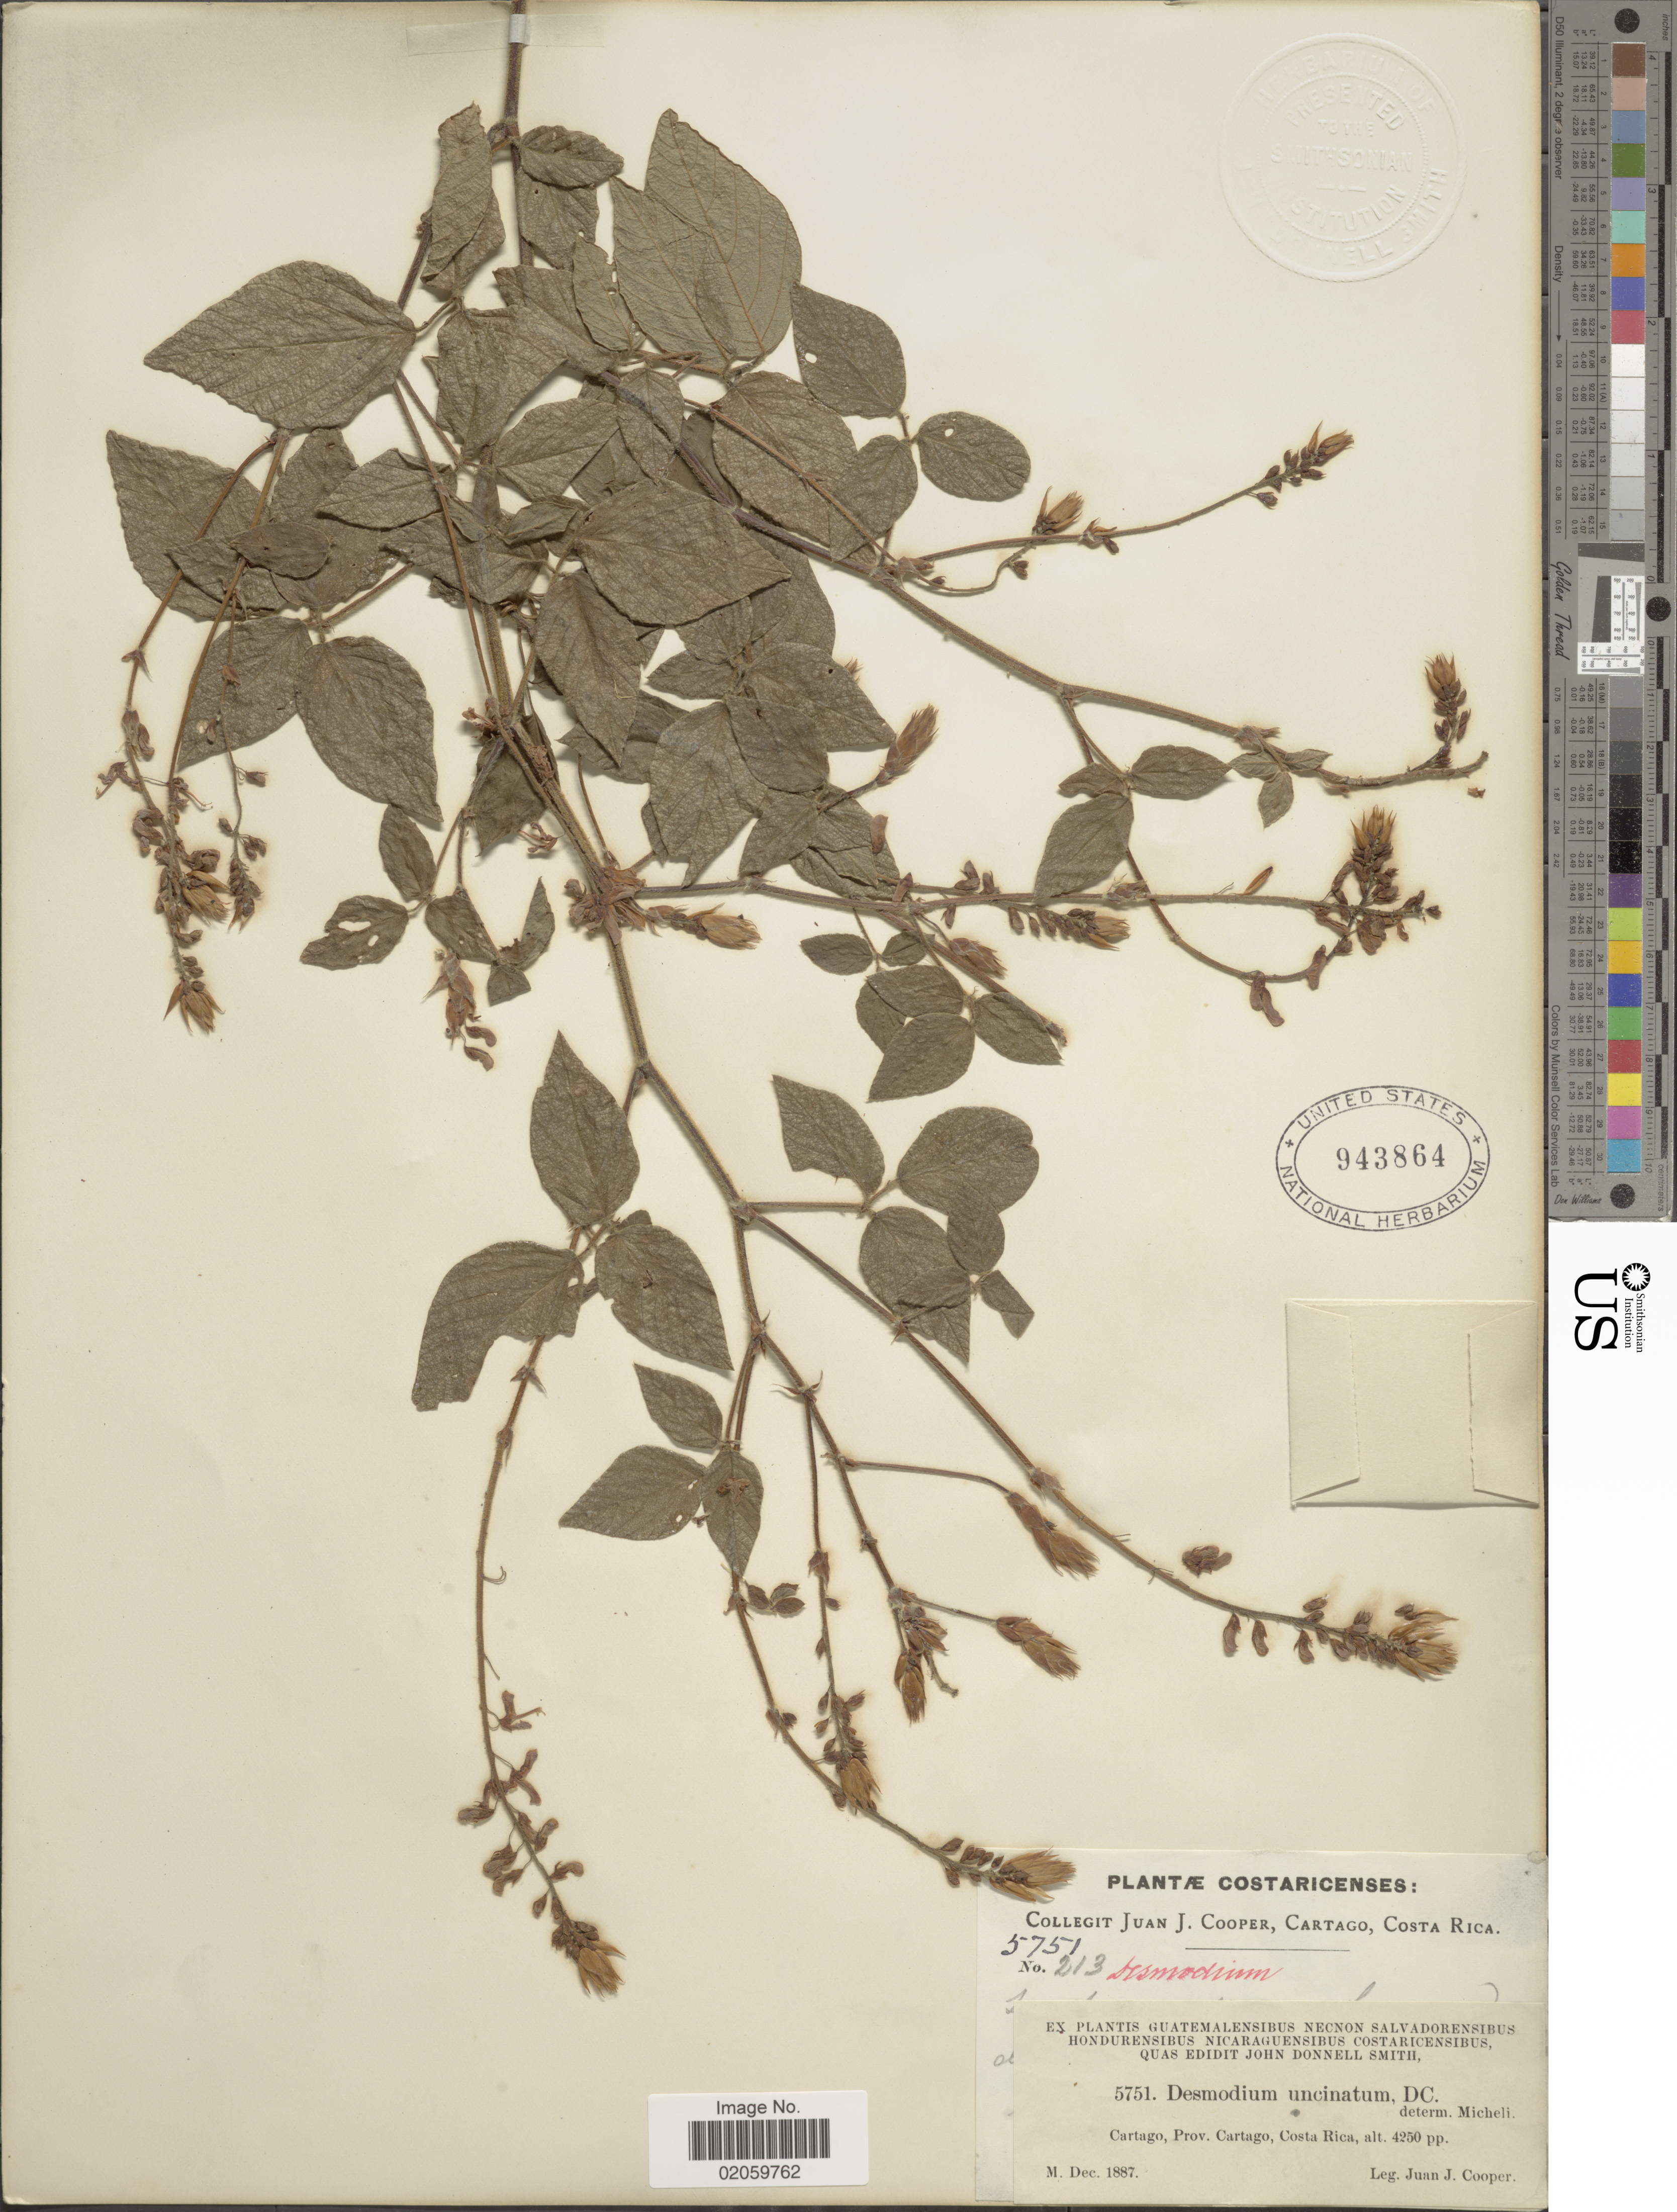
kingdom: Plantae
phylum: Tracheophyta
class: Magnoliopsida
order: Fabales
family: Fabaceae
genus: Desmodium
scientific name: Desmodium intortum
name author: (Mill.) Urb.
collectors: J. J. Cooper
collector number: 5751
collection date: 1887-12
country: Costa Rica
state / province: Cartago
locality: Cartago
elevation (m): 1295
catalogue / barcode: US 943864